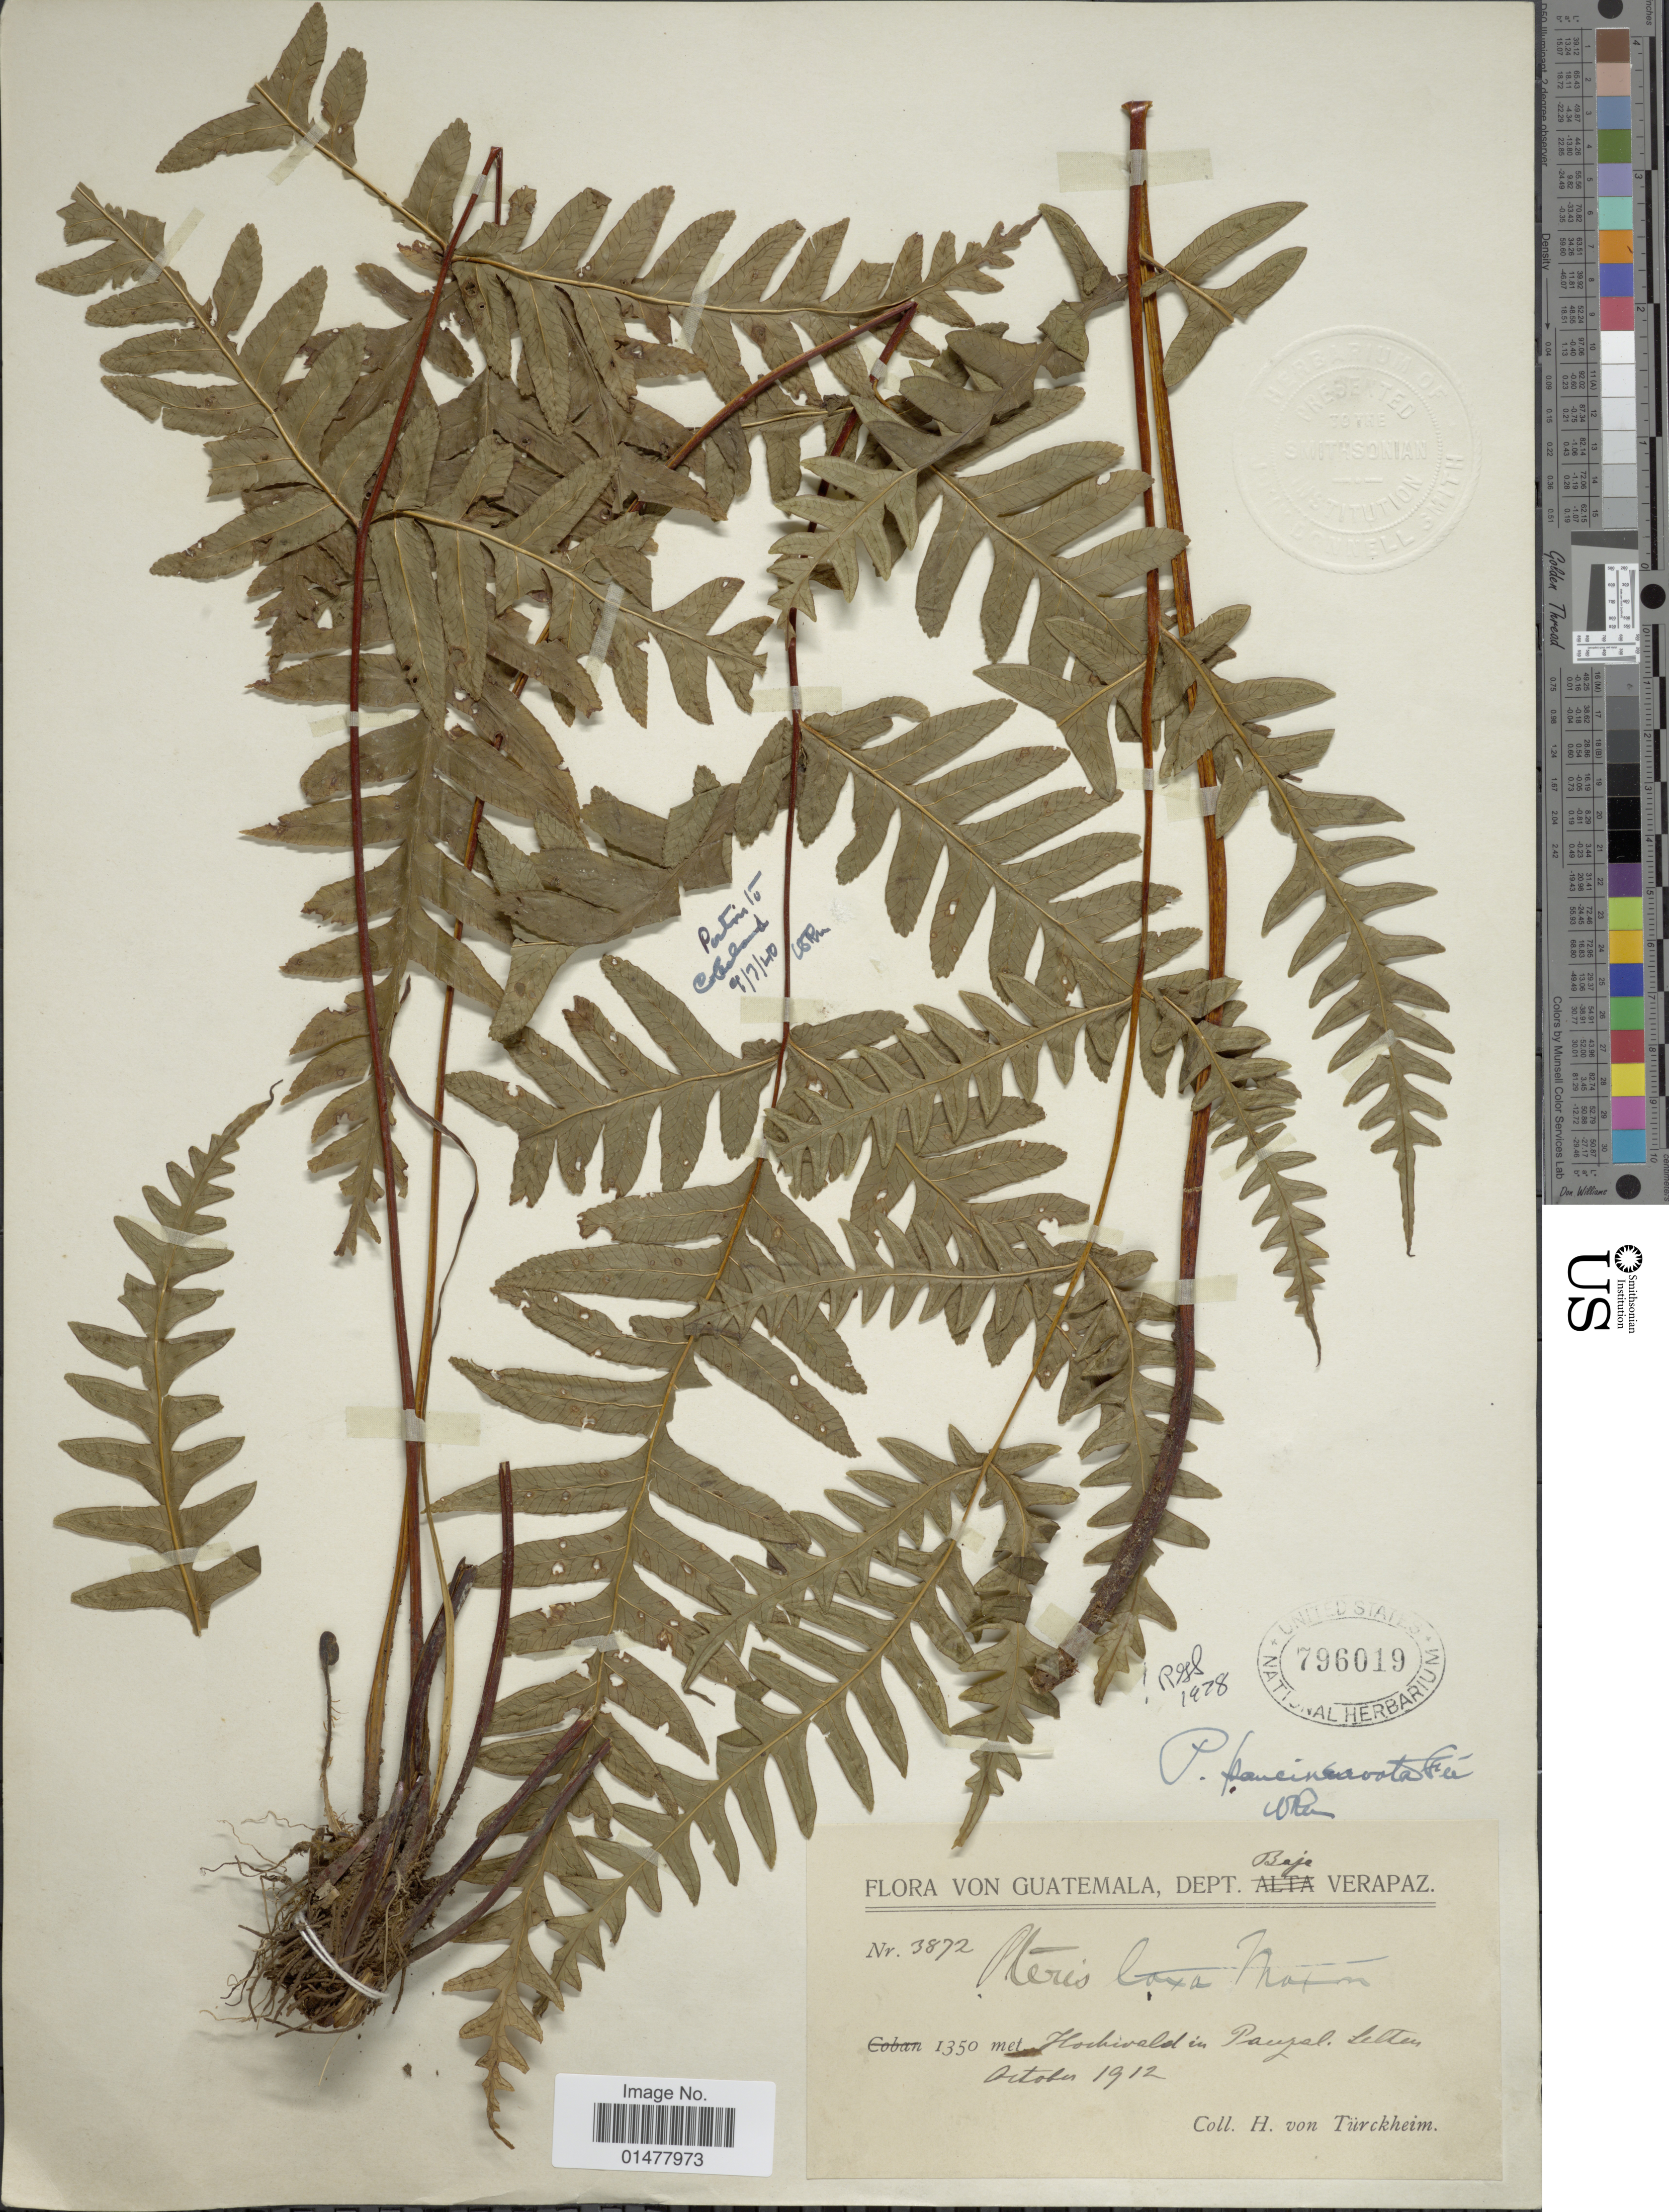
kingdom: Plantae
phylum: Tracheophyta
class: Polypodiopsida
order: Polypodiales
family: Pteridaceae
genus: Pteris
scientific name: Pteris paucinervata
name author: Fée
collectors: H. von Türckheim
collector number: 3872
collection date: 1912-10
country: Guatemala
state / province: Baja Verapaz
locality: Hochwald in Panzal [high forest in Pansal]. Dept. Baja Verapaz.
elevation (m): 1350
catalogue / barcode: US 796019